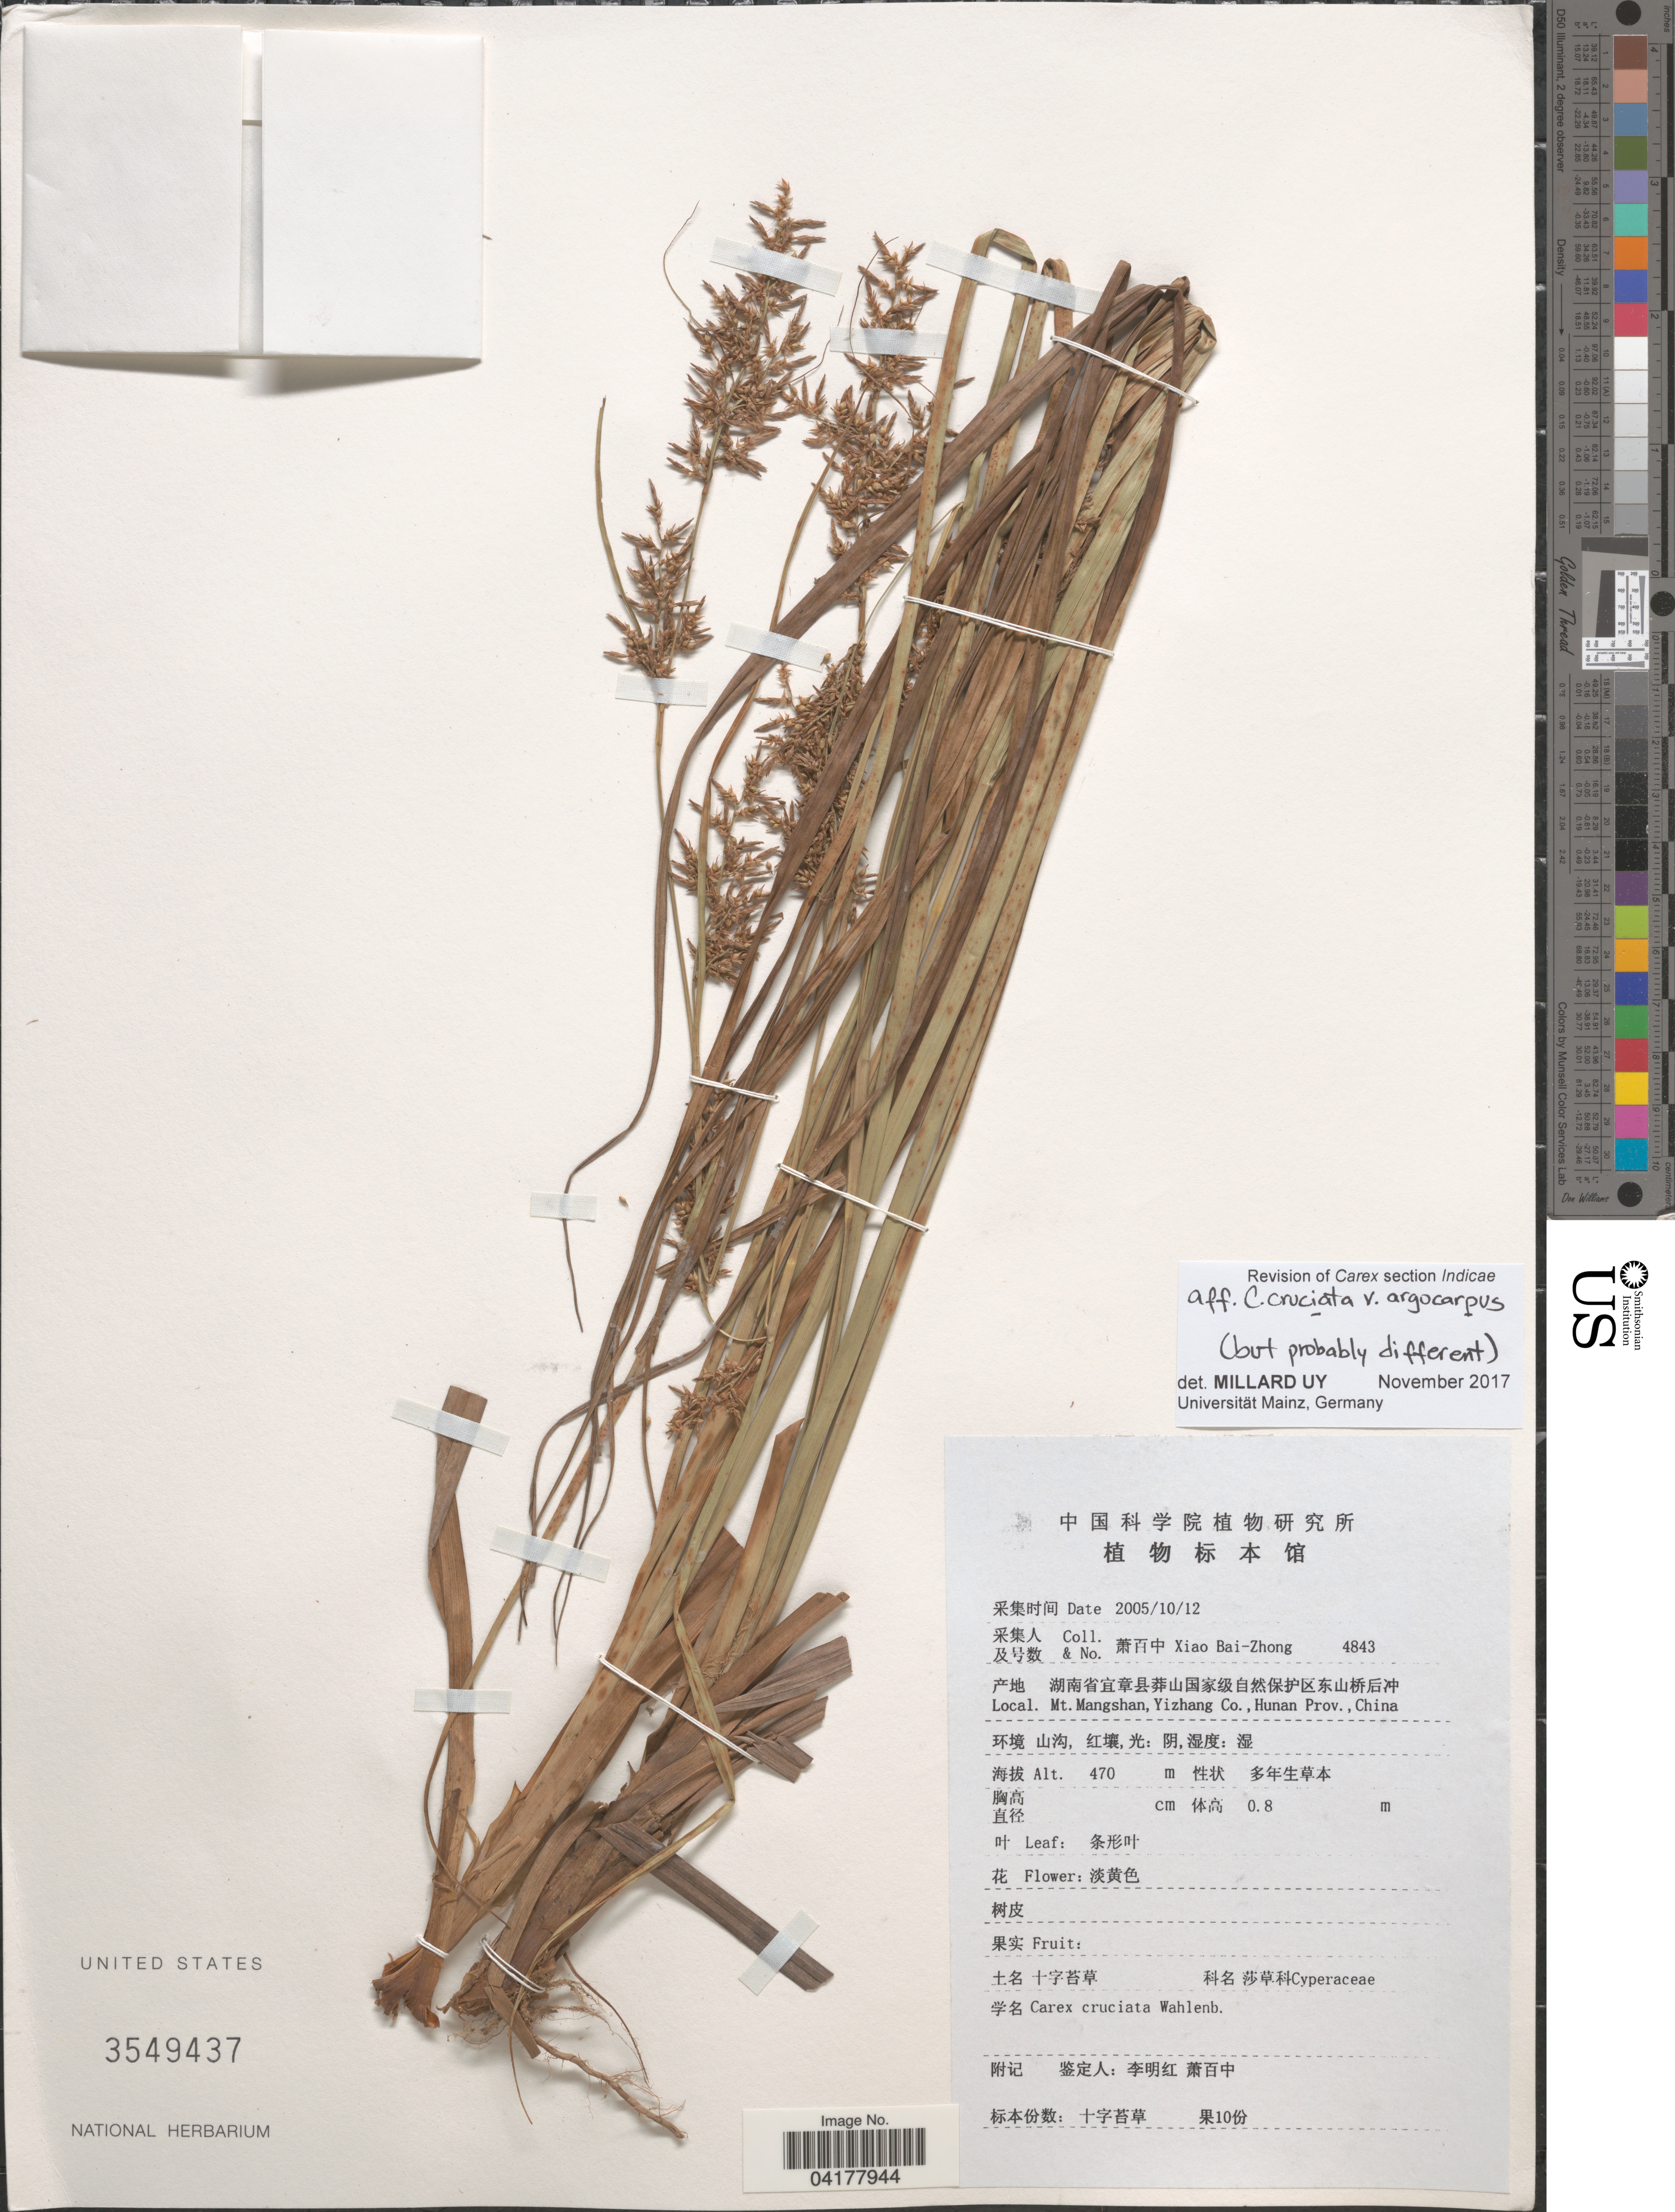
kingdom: Plantae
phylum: Tracheophyta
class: Liliopsida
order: Poales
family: Cyperaceae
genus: Carex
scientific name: Carex cruciata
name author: Wahlenb.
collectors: B. Z. Xiao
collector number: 4843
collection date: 2005-10-12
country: China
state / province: Hunan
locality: Mt. Mangshan, Yizhang Co.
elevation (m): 470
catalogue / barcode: US 3549437